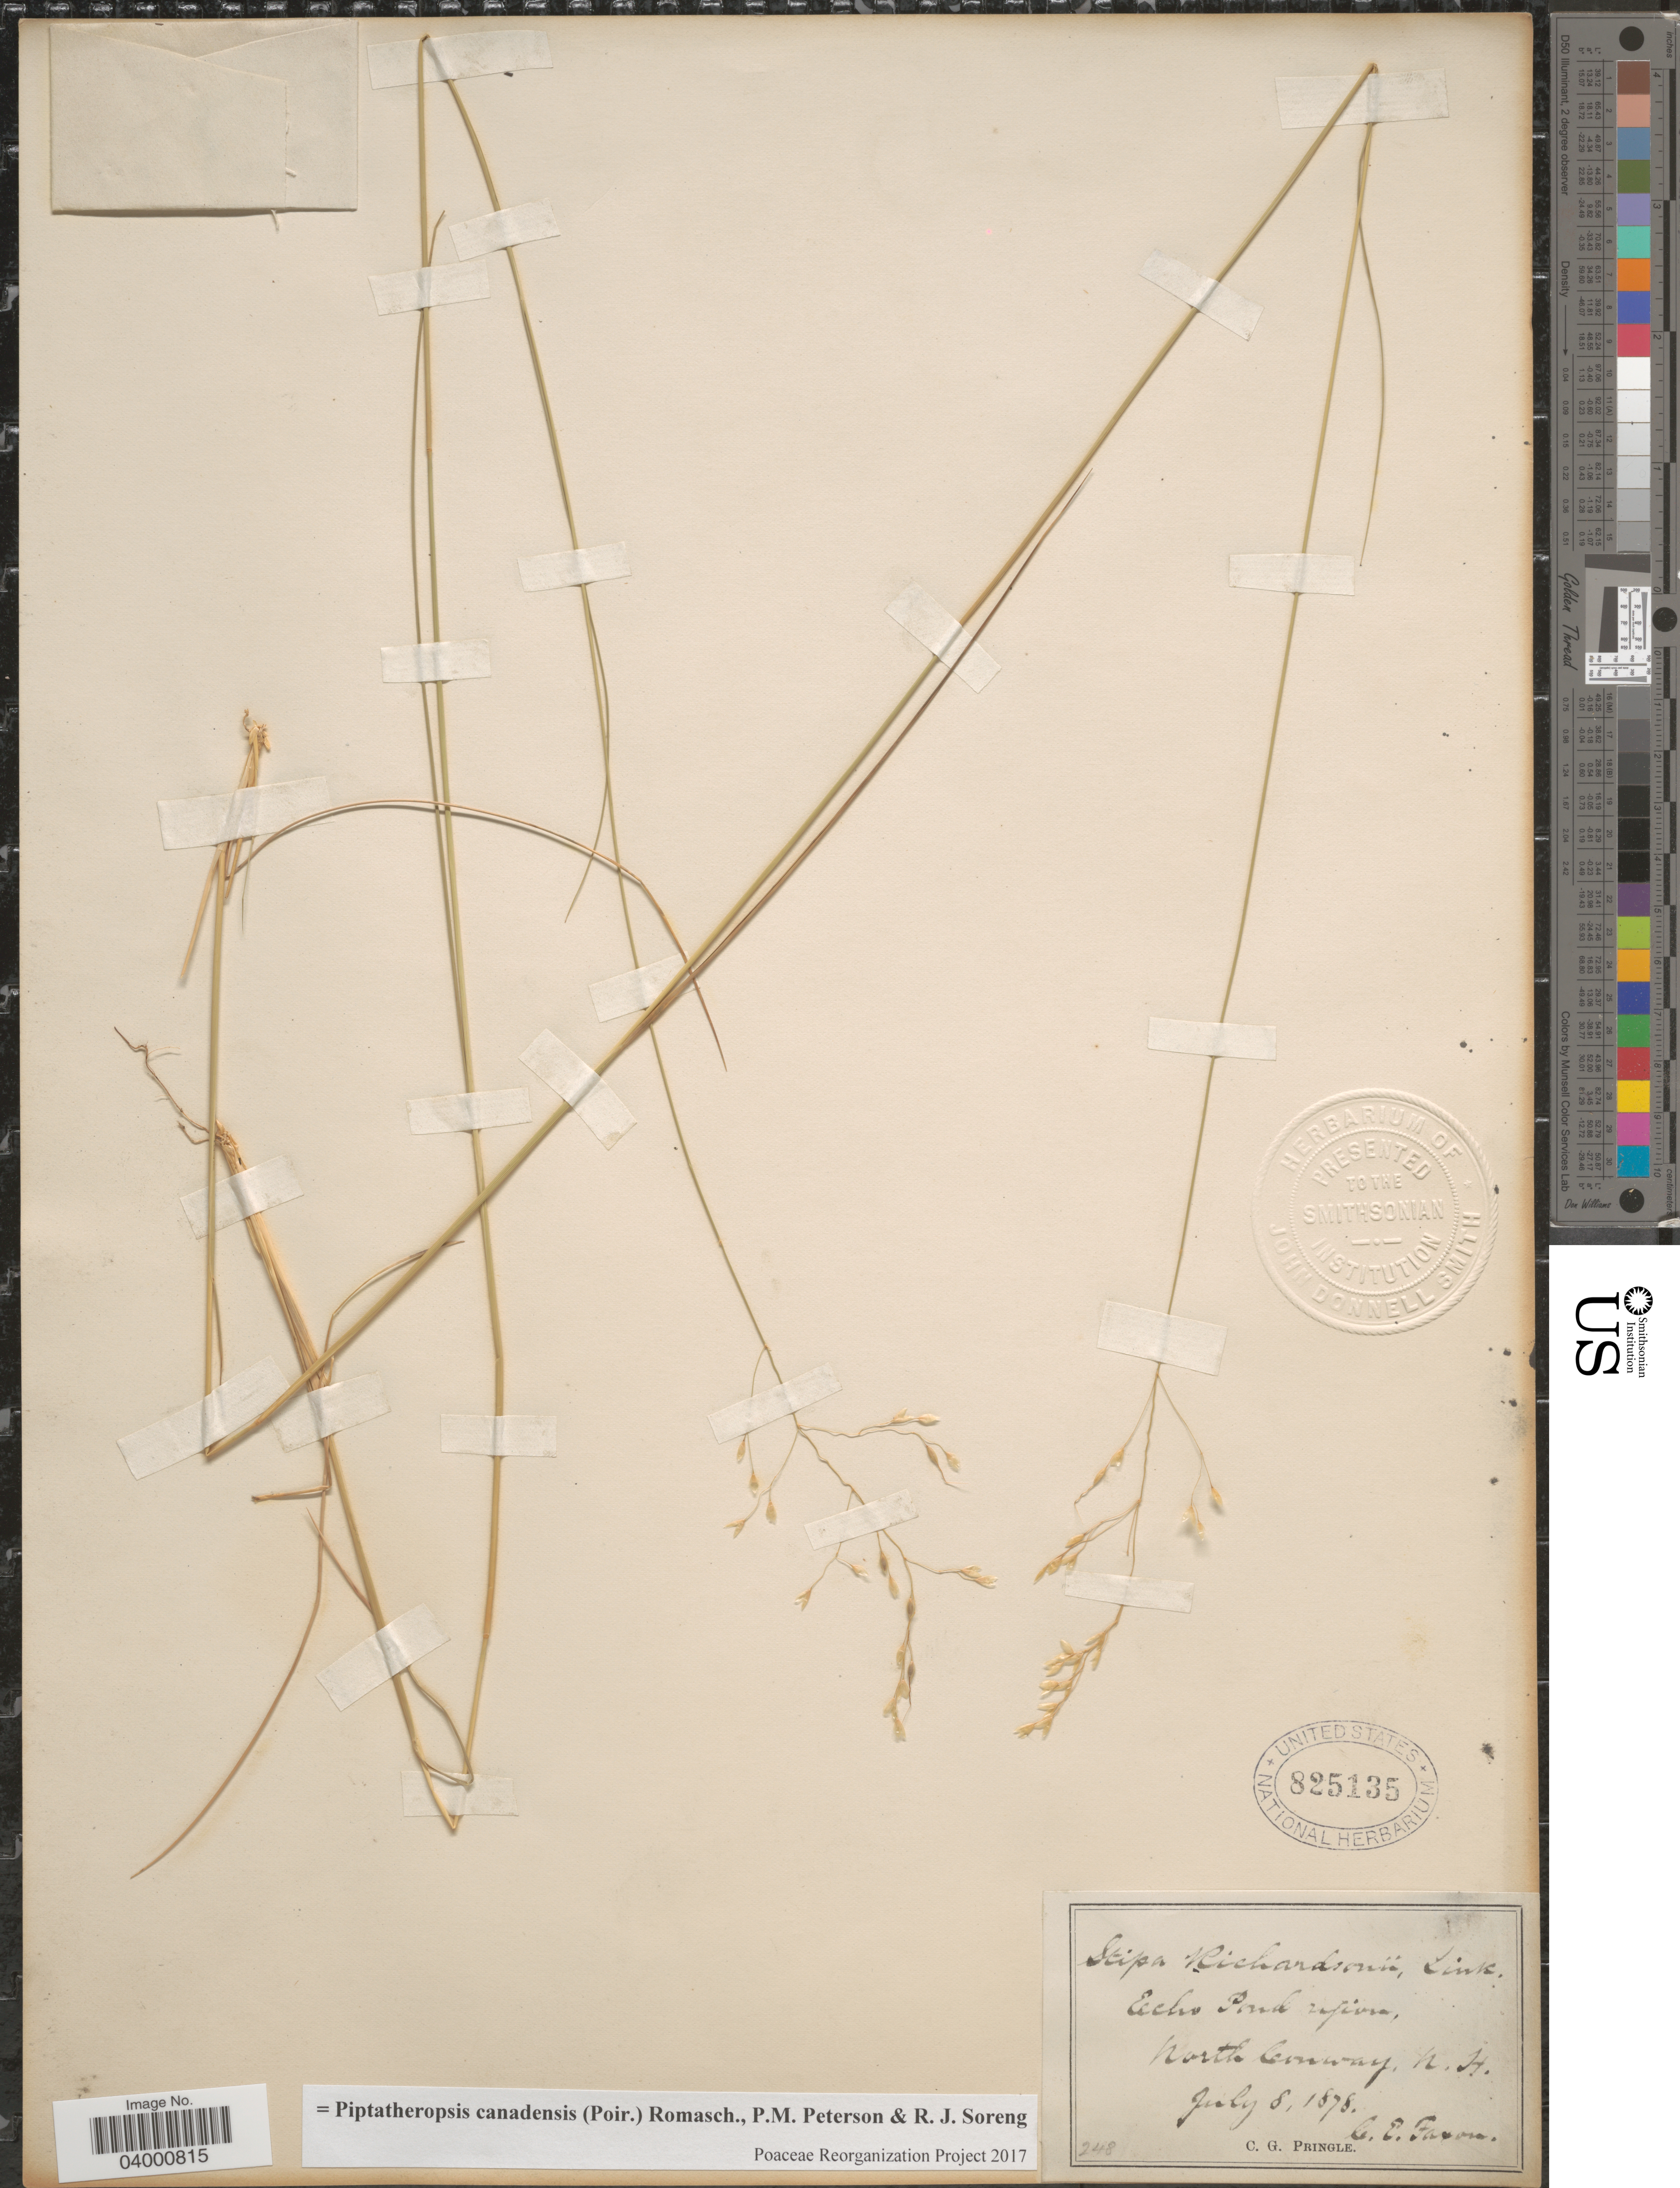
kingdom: Plantae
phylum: Tracheophyta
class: Liliopsida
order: Poales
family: Poaceae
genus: Piptatheropsis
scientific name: Piptatheropsis canadensis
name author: (Poir.) Romasch. et al.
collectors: C. Faxon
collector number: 248?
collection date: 1878-07-08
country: United States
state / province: New Hampshire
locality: Echo Pond region. North Conway.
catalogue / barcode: US 825135